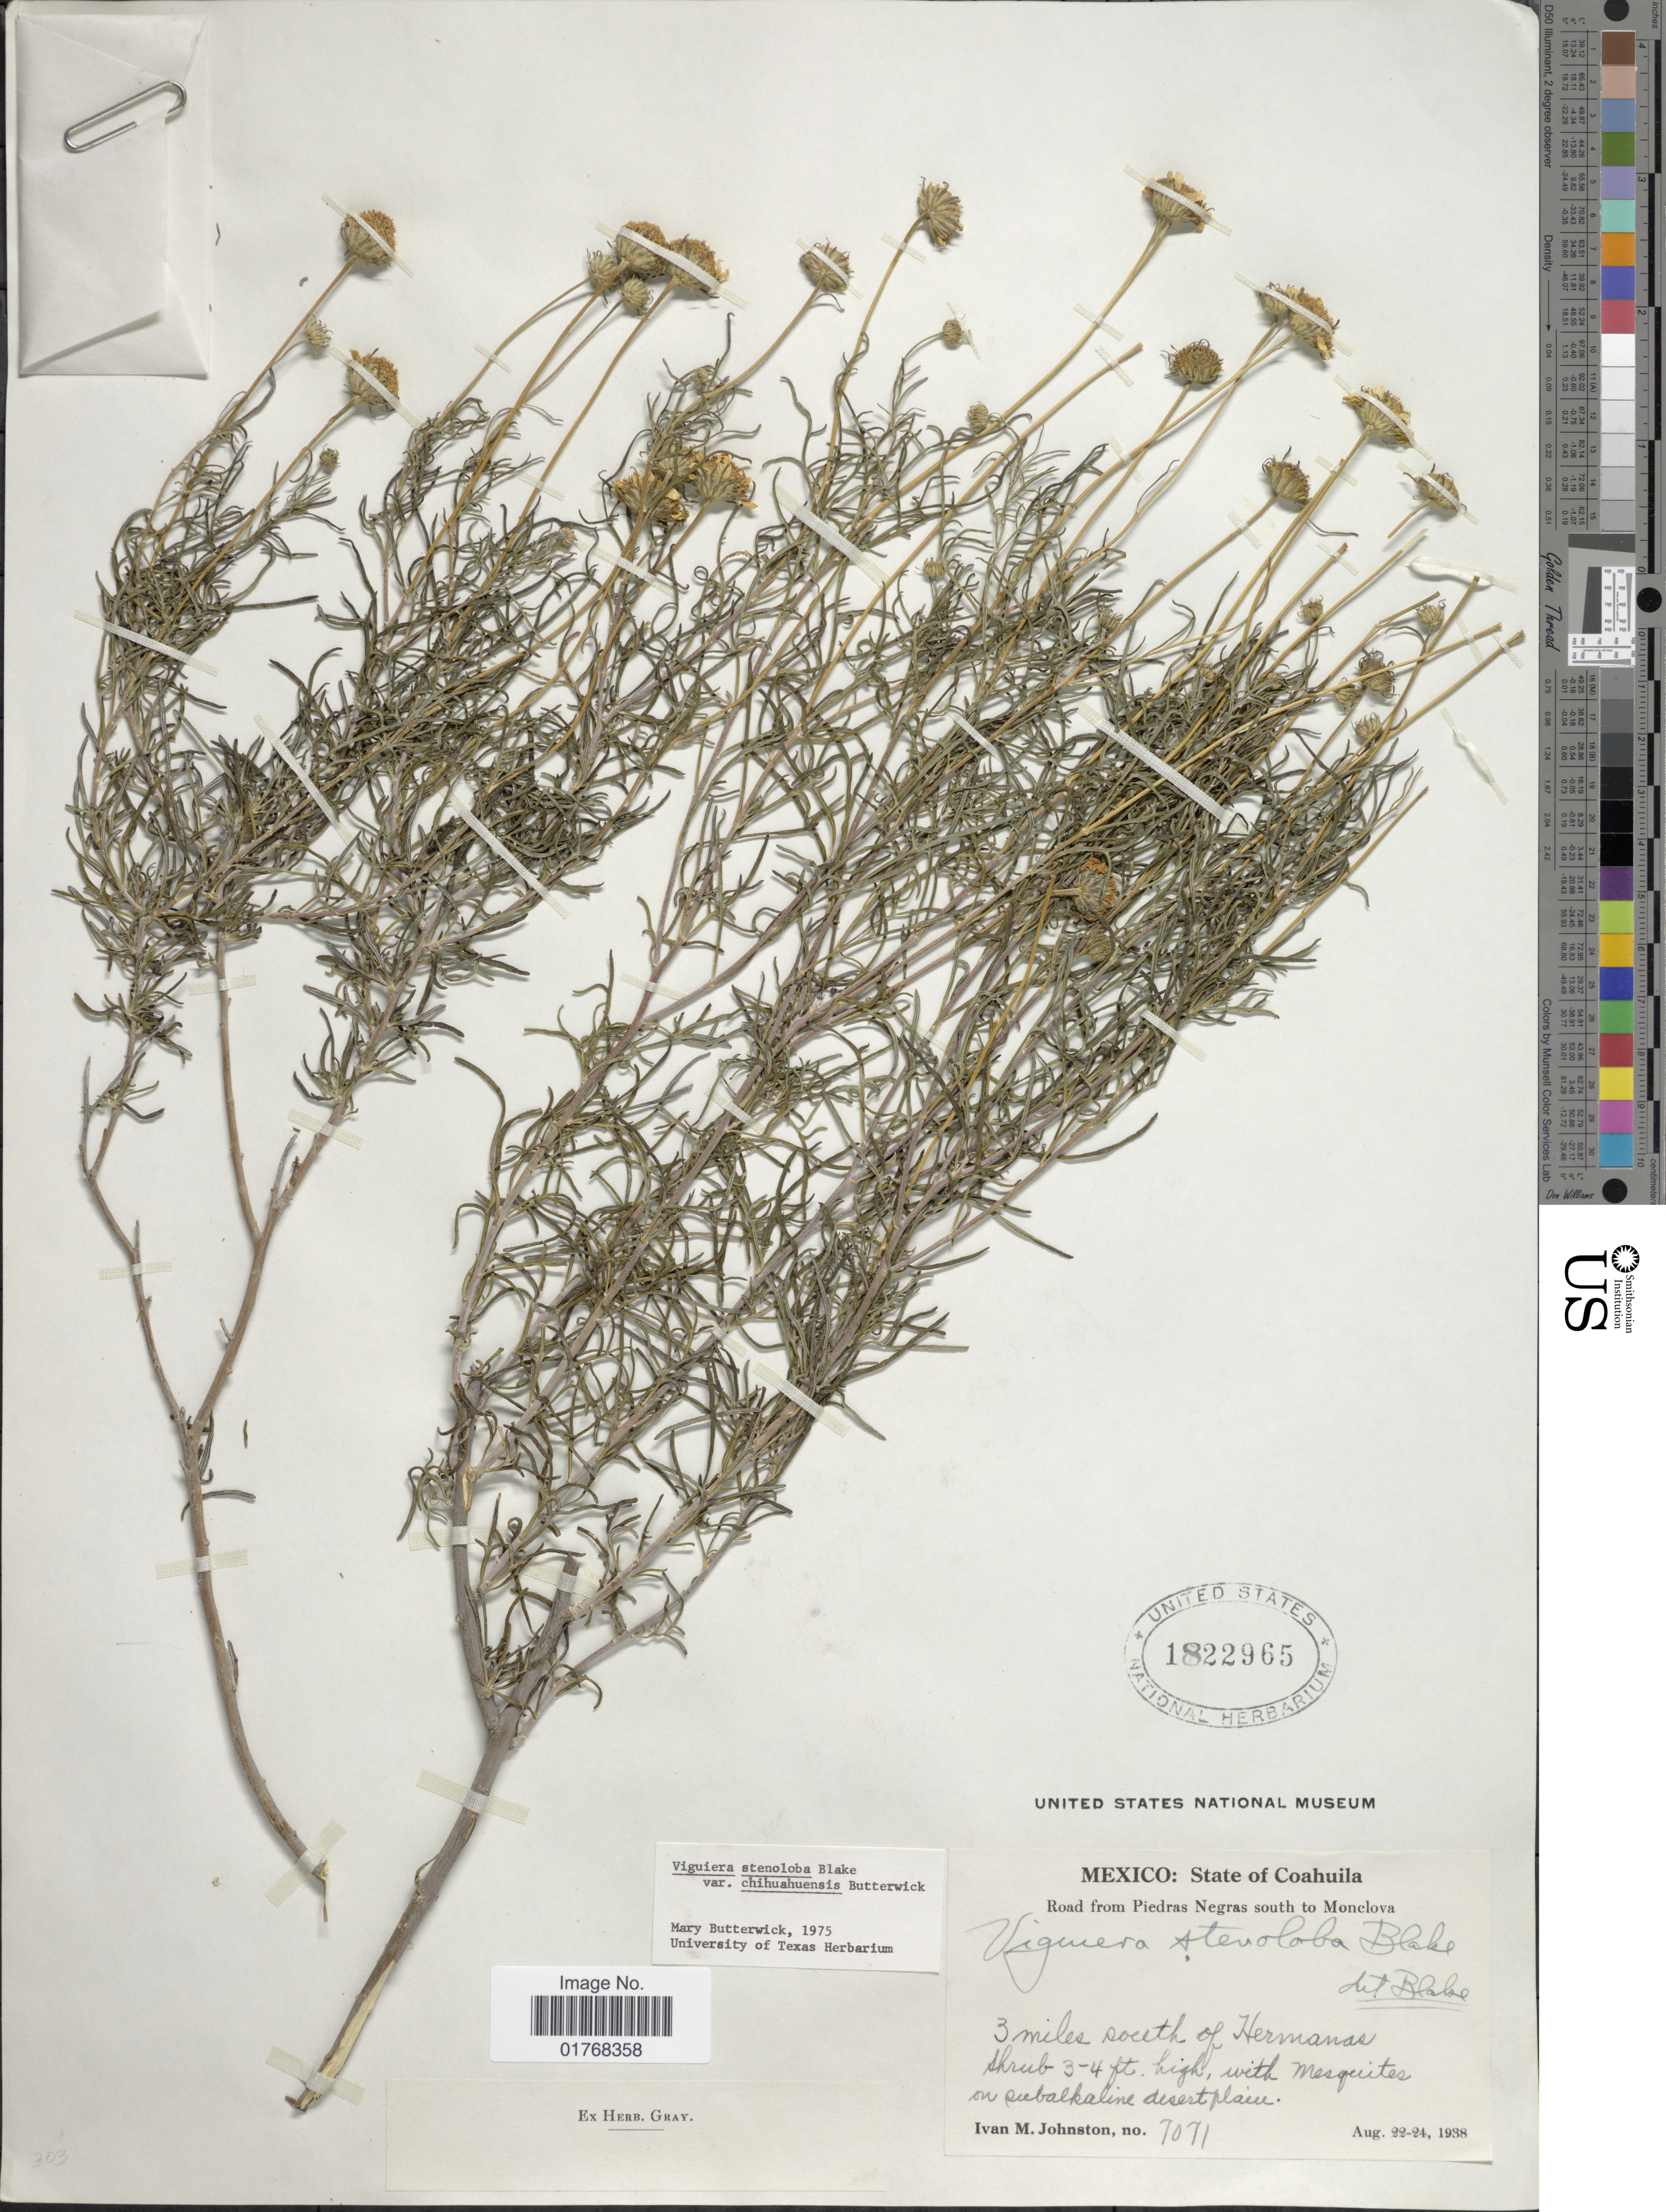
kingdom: Plantae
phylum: Tracheophyta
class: Magnoliopsida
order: Asterales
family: Asteraceae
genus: Viguiera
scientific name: Viguiera stenoloba var. chihuahuensis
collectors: I.M. Johnston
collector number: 7071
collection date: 1938-08-22/1938-08-24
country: Mexico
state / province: Coahuila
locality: Road from Piedras Negras south of Monclova, 3 miles south of Hermanas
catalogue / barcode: US 1822965